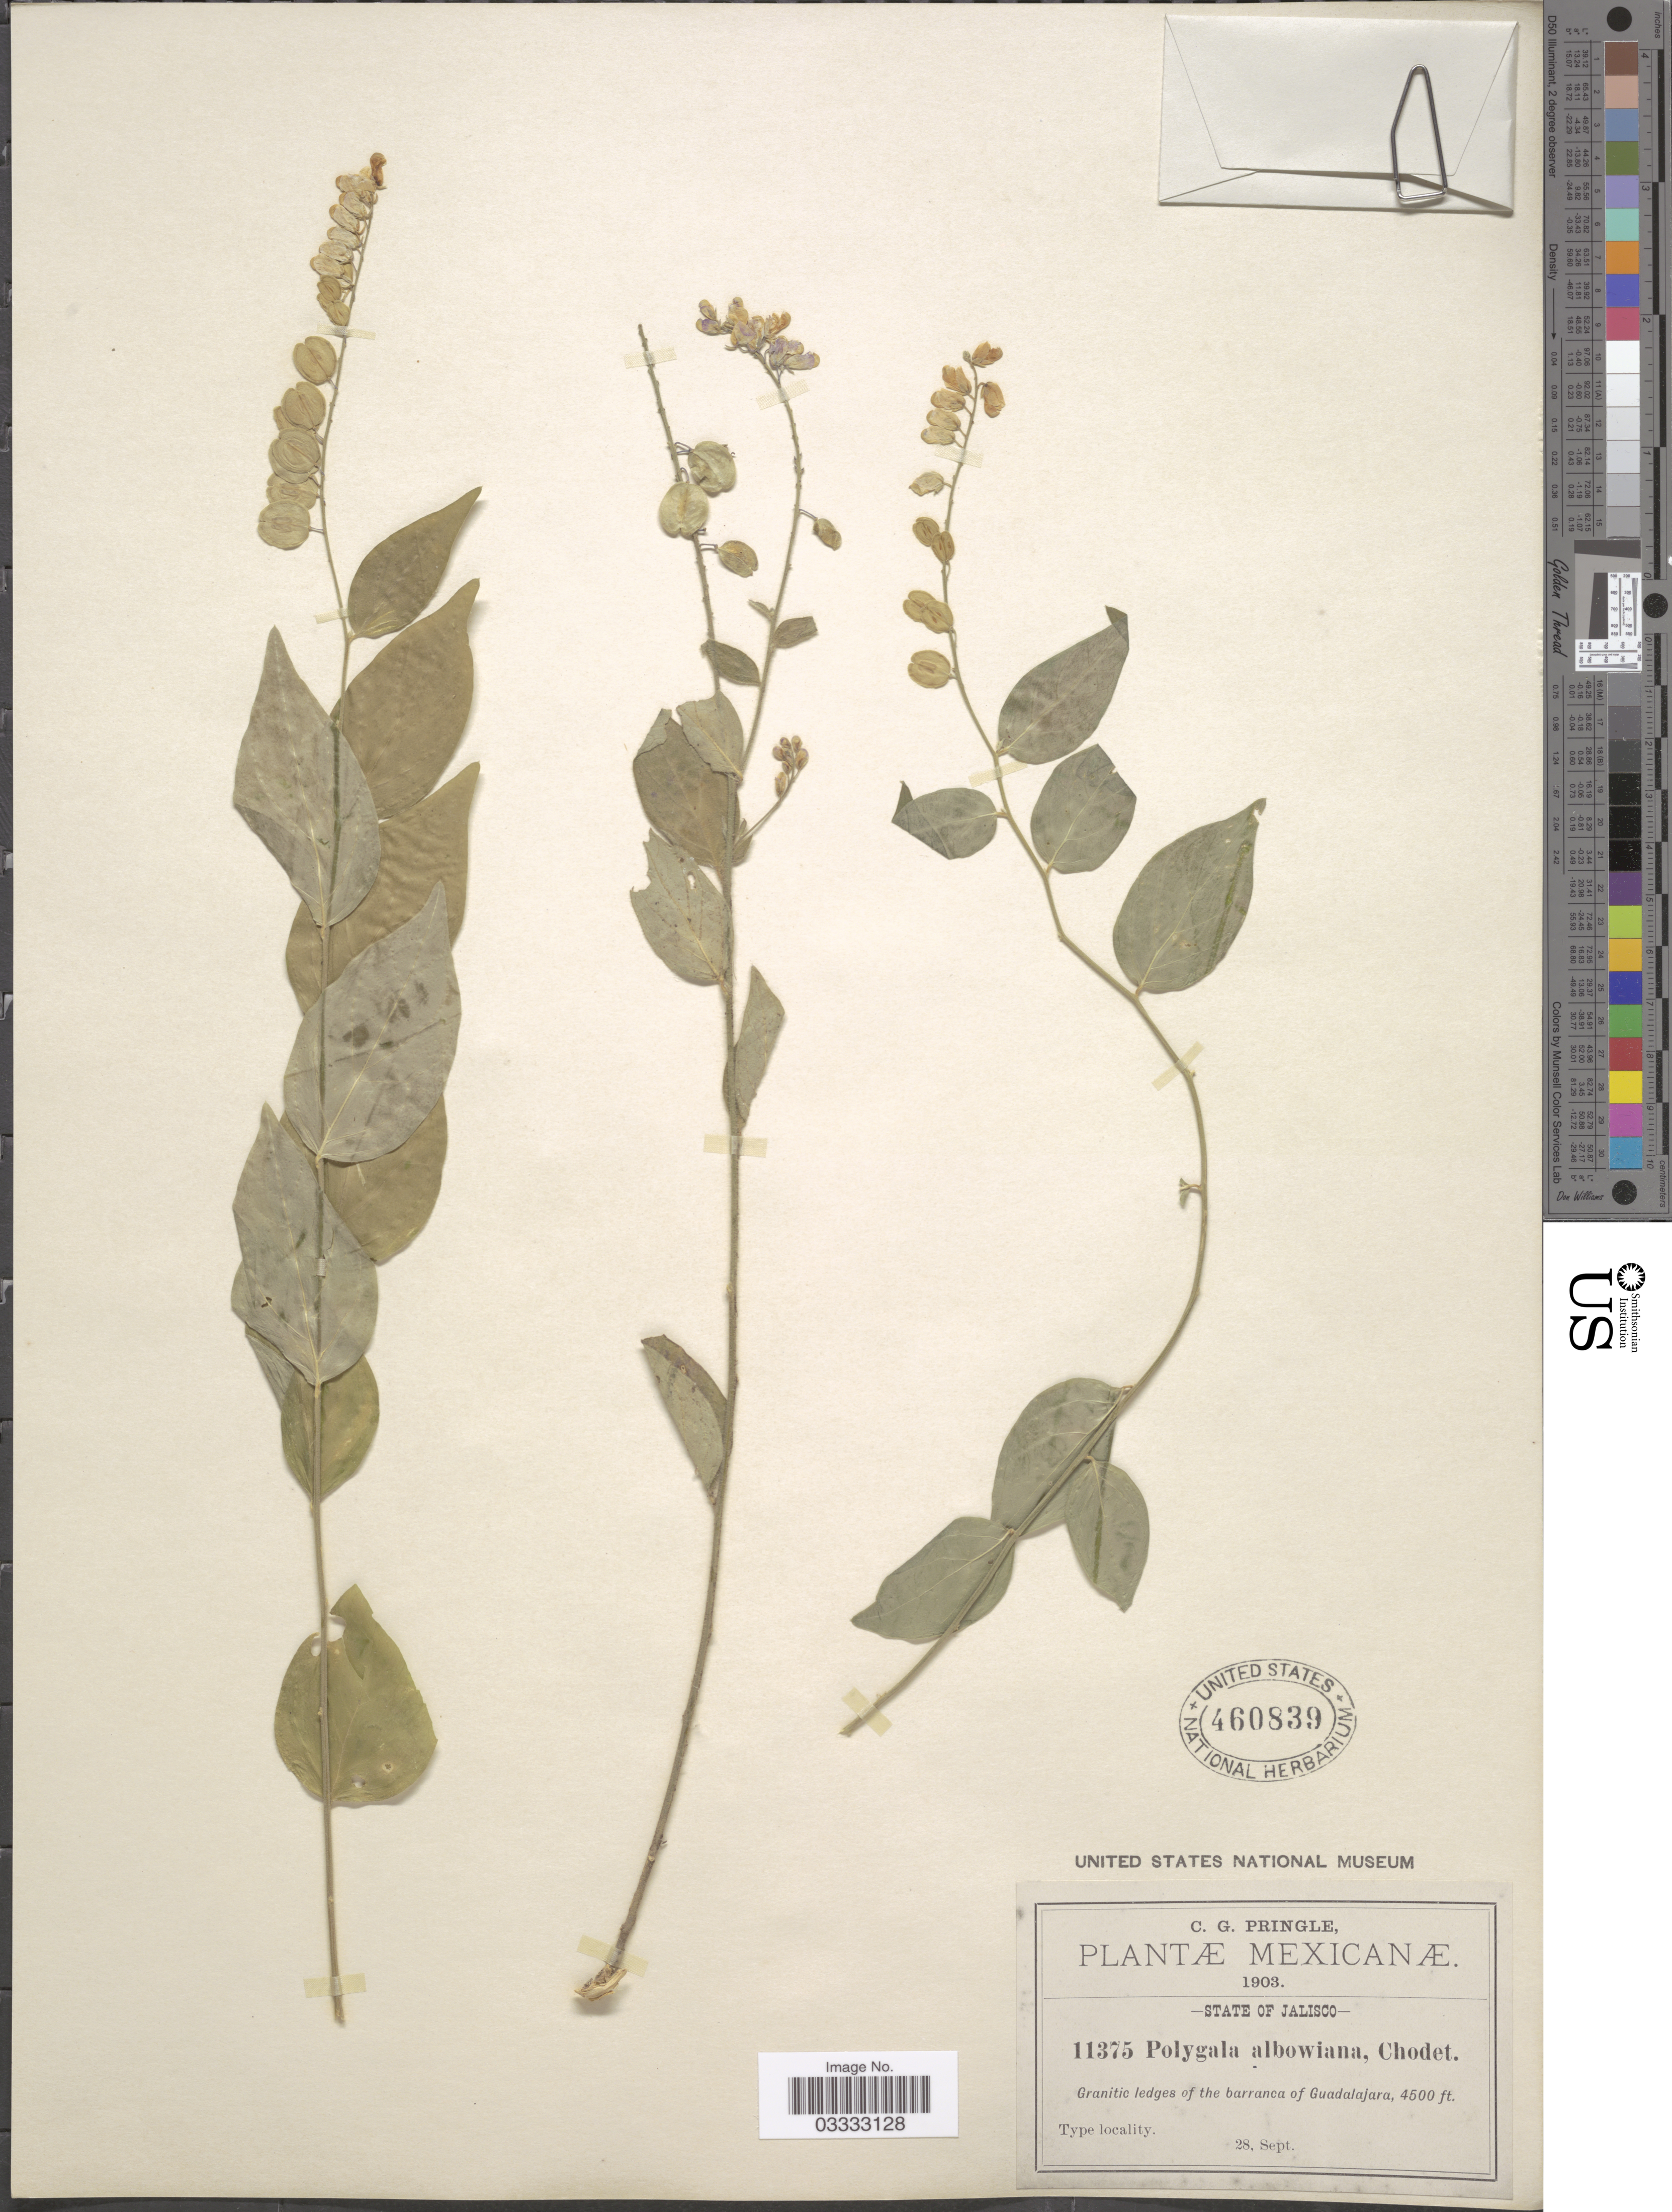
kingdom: Plantae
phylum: Tracheophyta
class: Magnoliopsida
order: Fabales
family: Polygalaceae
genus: Hebecarpa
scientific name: Hebecarpa rivinifolia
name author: (Kunth) J.R. Abbott & J.F.B. Pastore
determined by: Strong, Mark T., (BOT), Smithsonian Institution - National Museum of Natural History (UNITED STATES)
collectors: C. G. Pringle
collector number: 11375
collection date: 1903-09-28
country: Mexico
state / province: Jalisco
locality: Granitic ledges of the barranca of Guadalajara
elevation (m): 1372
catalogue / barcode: US 460839